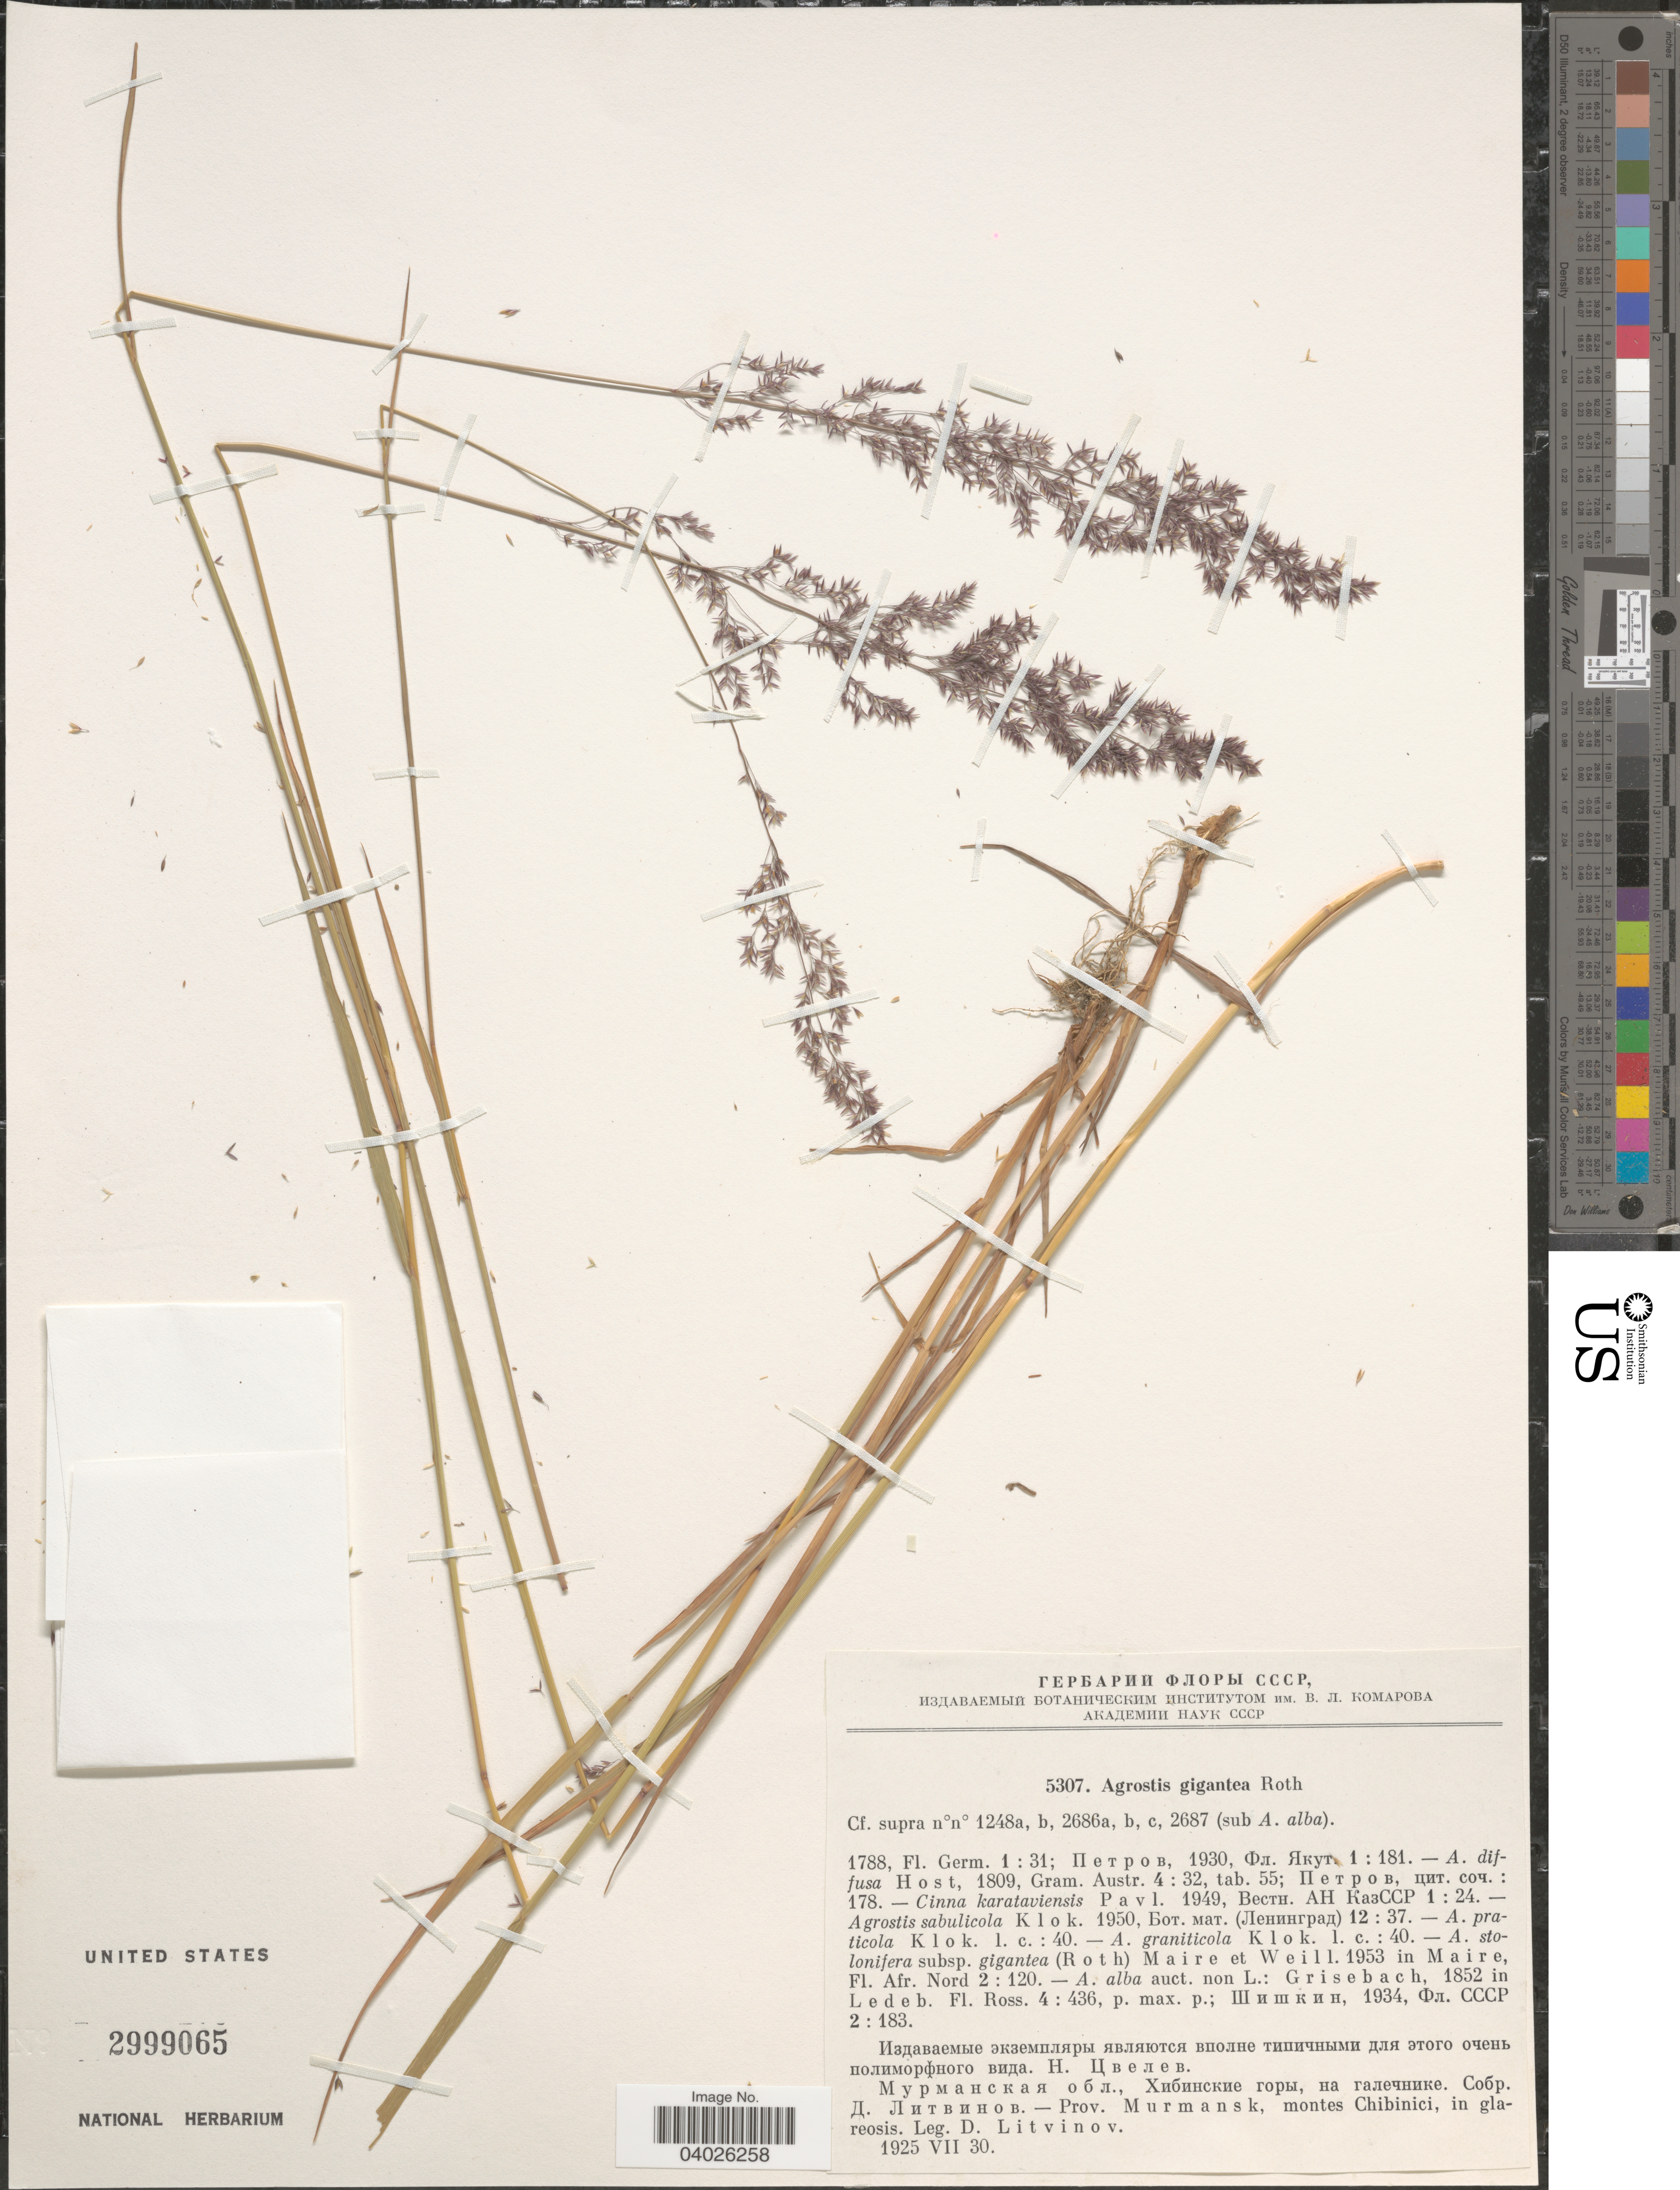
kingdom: Plantae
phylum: Tracheophyta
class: Liliopsida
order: Poales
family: Poaceae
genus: Agrostis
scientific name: Agrostis gigantea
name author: Roth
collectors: D. Litvinov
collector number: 5307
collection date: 1925-07-30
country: Russian Federation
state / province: Murmansk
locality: Montes Chibinici, in glareosis.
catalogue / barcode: US 2999065